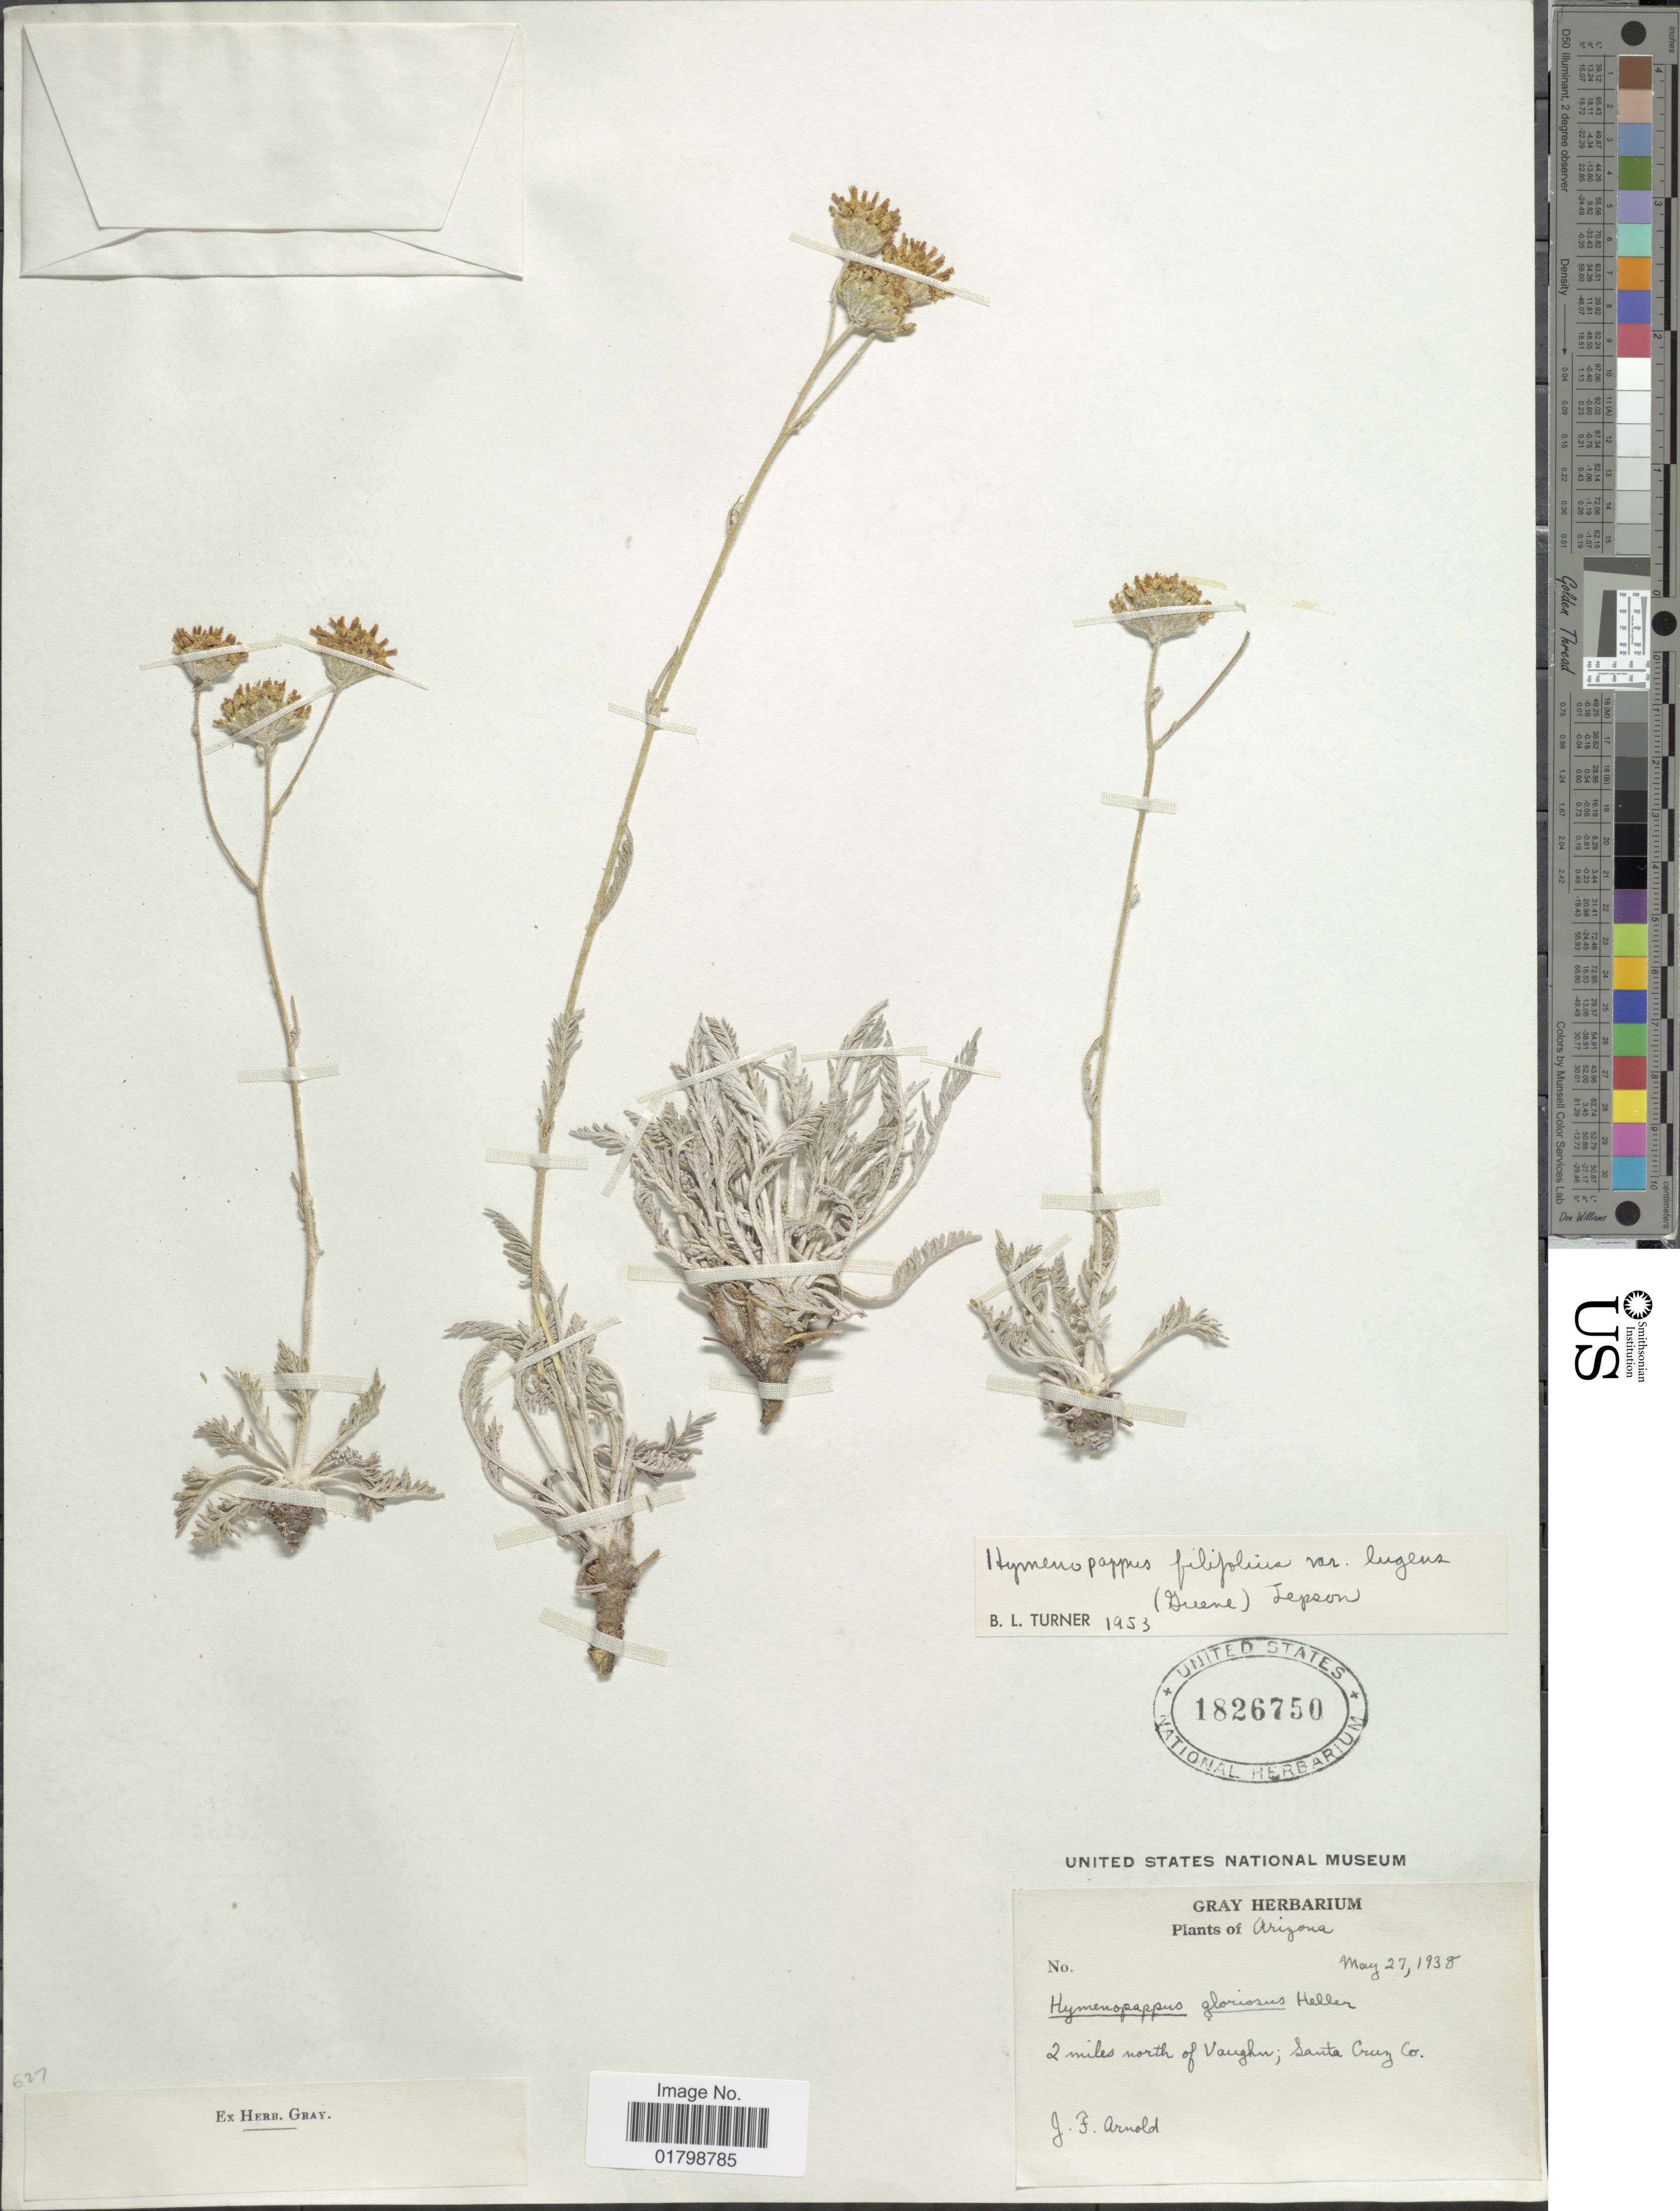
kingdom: Plantae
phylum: Tracheophyta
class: Magnoliopsida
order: Asterales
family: Asteraceae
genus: Hymenopappus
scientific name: Hymenopappus filifolius var. lugens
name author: (Greene) Jeps.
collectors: J. F. Arnold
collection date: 1938-05-27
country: United States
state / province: Arizona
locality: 2 miles north of Vaughn, Santa Cruz Co.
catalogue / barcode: US 1826750